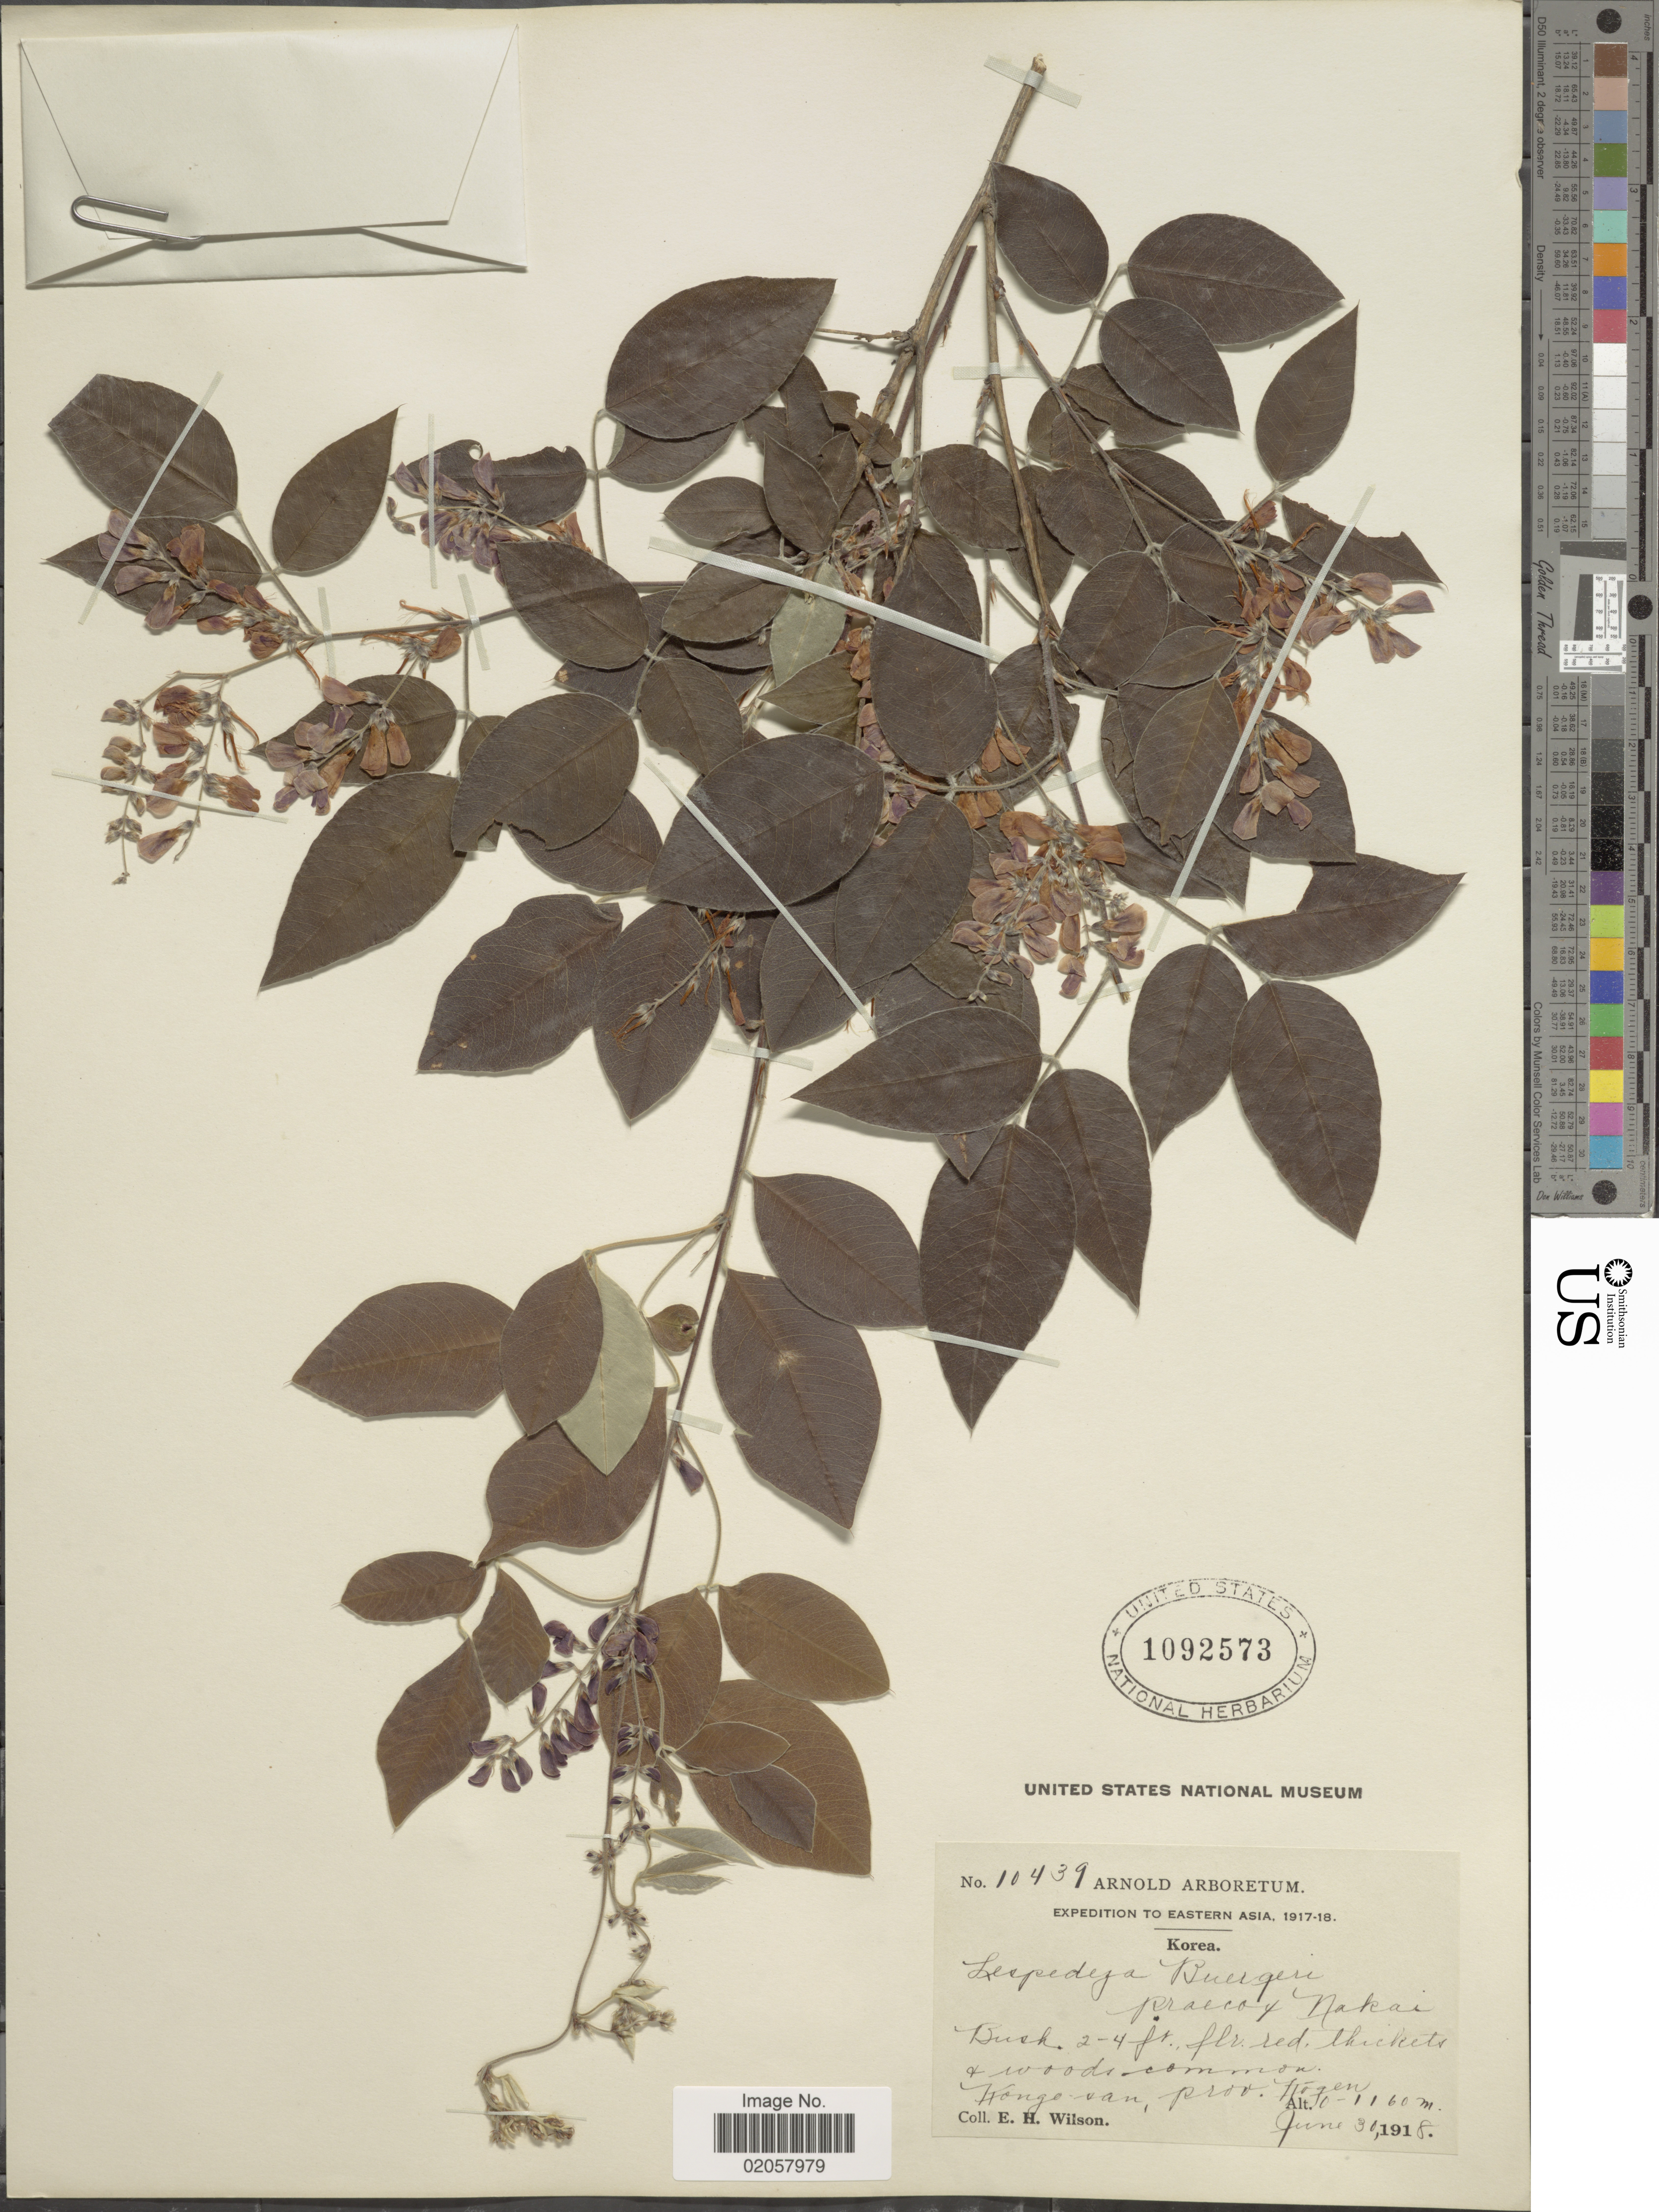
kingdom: Plantae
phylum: Tracheophyta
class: Magnoliopsida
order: Fabales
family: Fabaceae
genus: Lespedeza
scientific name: Lespedeza maximowiczi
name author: C.K. Schneid.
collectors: E. Wilson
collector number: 10439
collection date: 1918-06-30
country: North Korea / South Korea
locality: Eastern Asia, Kongo-san, prov. Kogen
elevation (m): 1160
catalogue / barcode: US 1092573